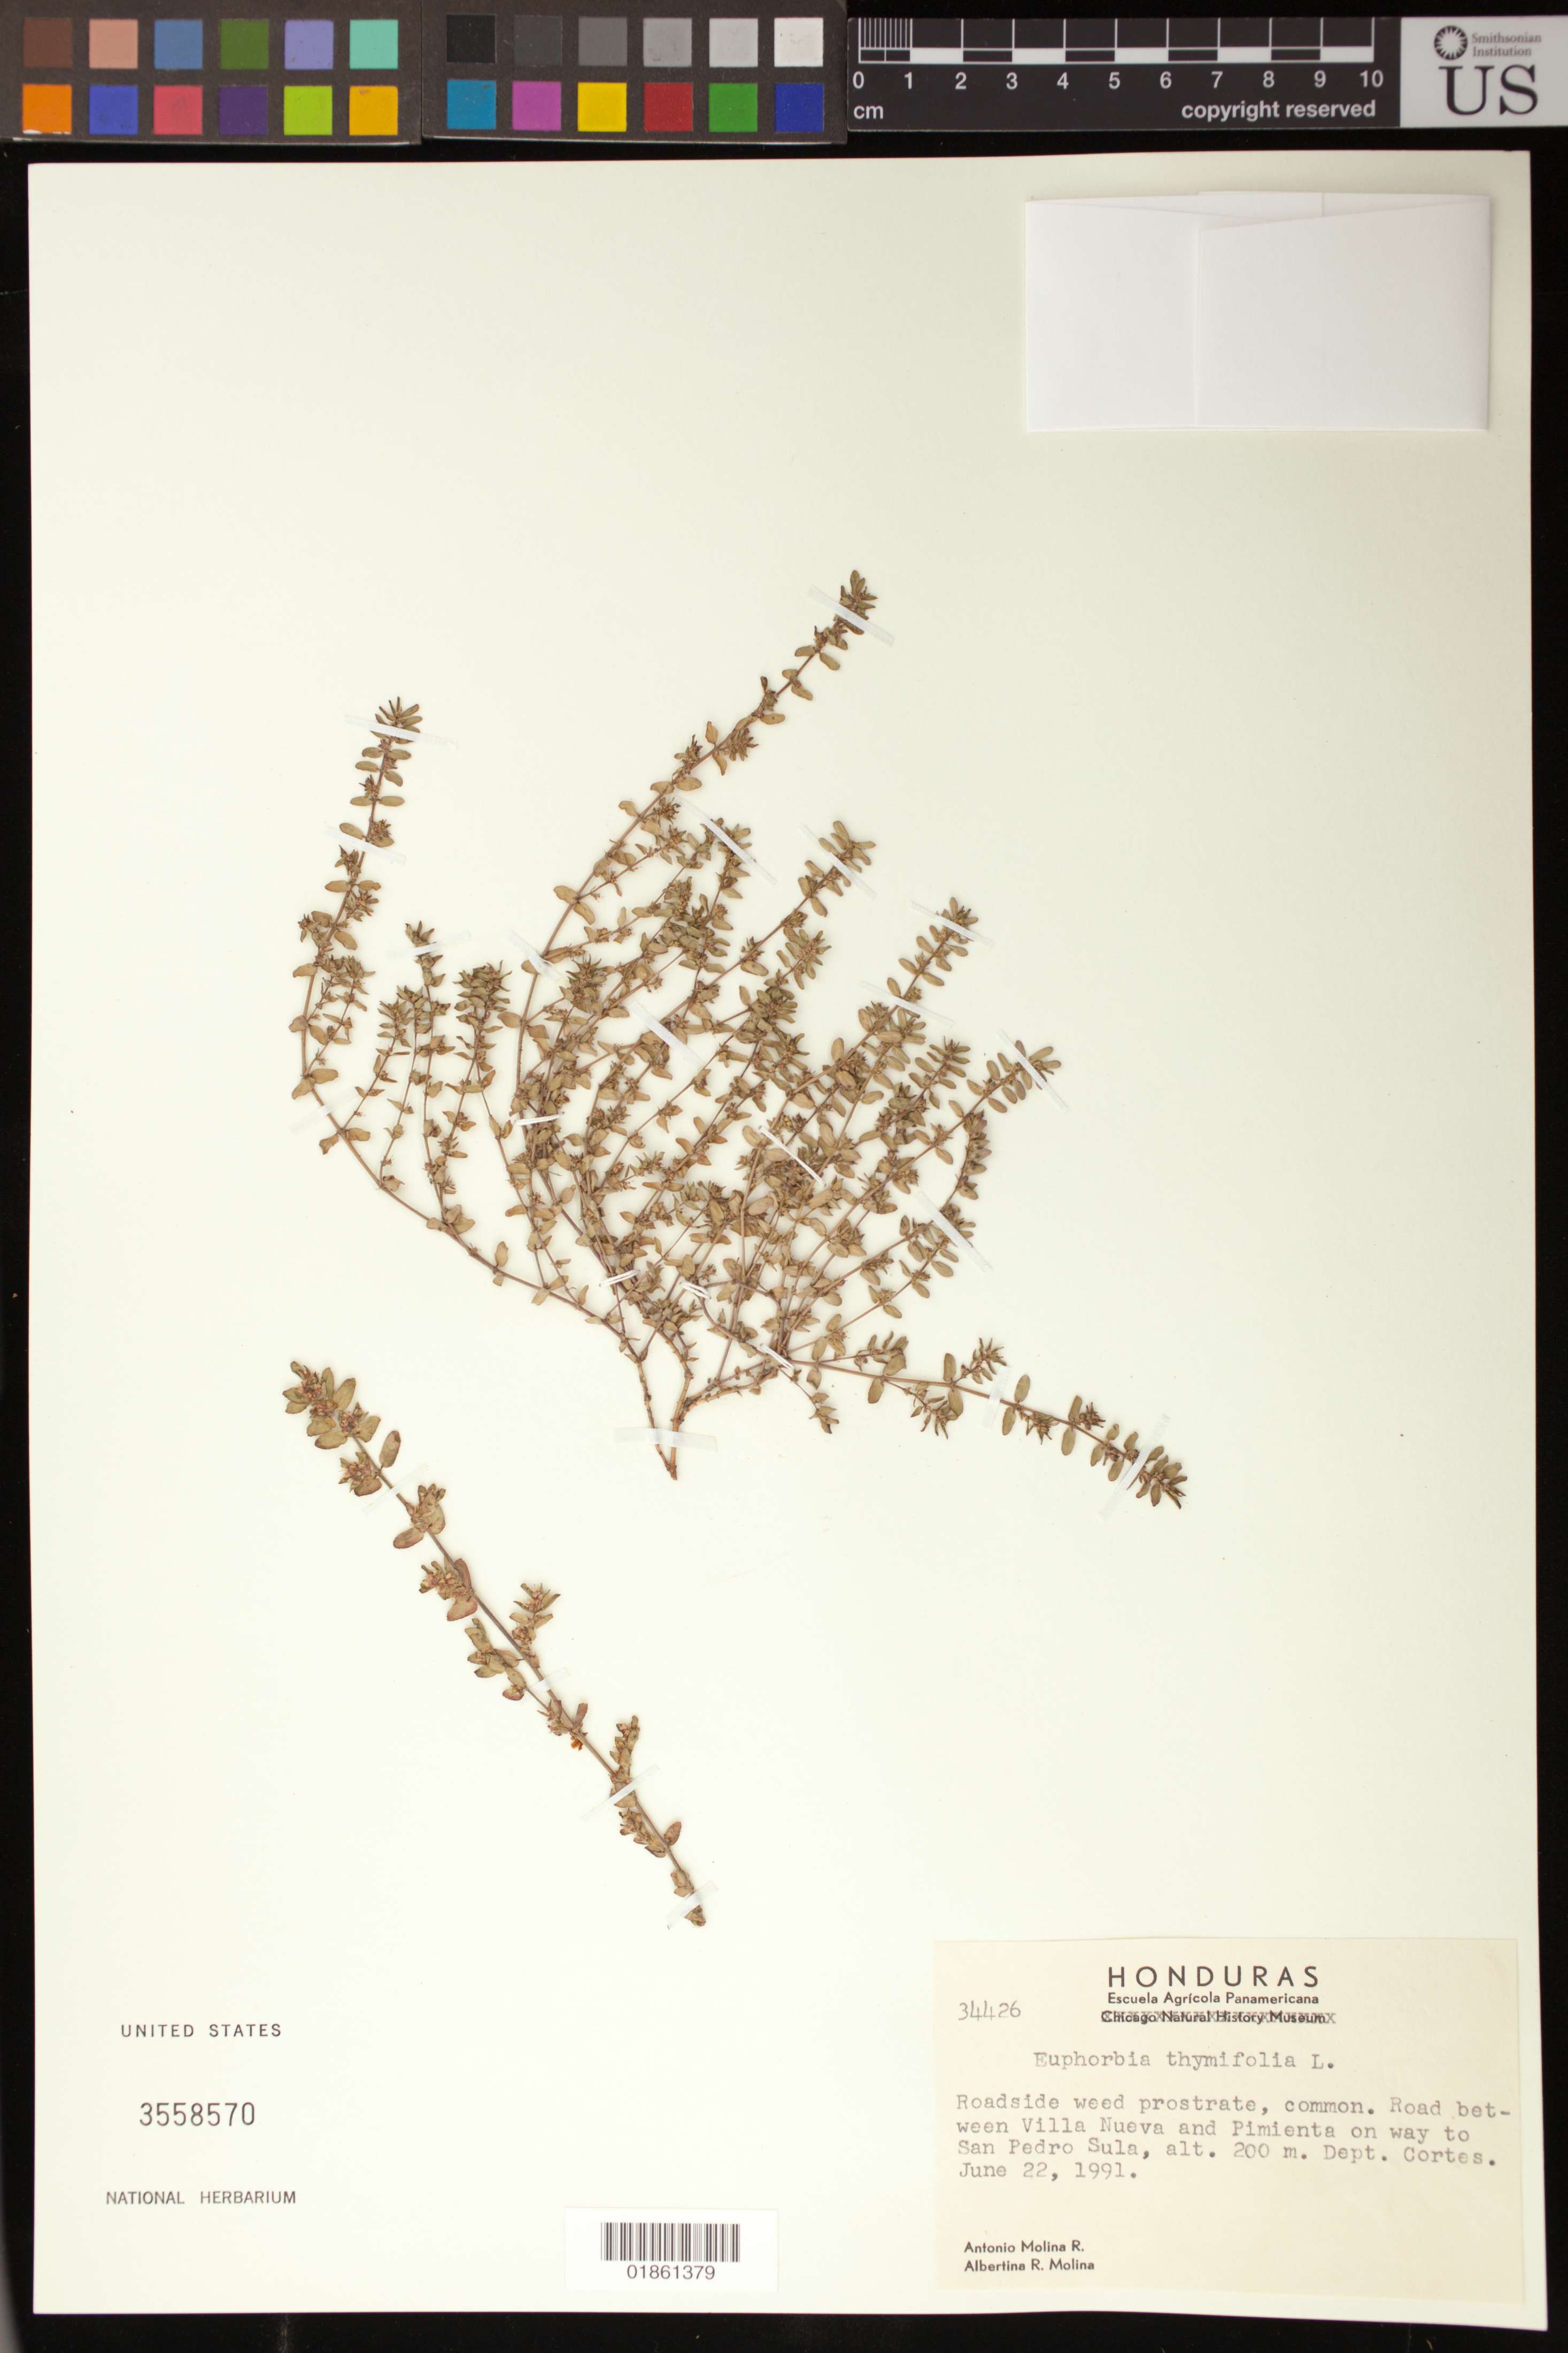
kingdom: Plantae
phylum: Tracheophyta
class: Magnoliopsida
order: Malpighiales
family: Euphorbiaceae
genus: Euphorbia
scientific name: Euphorbia thymifolia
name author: L.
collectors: A. Molina R. & A. R. Molina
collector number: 34426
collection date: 1991-06-22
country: Honduras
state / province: Cortés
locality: Road between Villa Nueva and Pimienta on way to San Pedro Sula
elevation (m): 200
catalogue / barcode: US 3558570